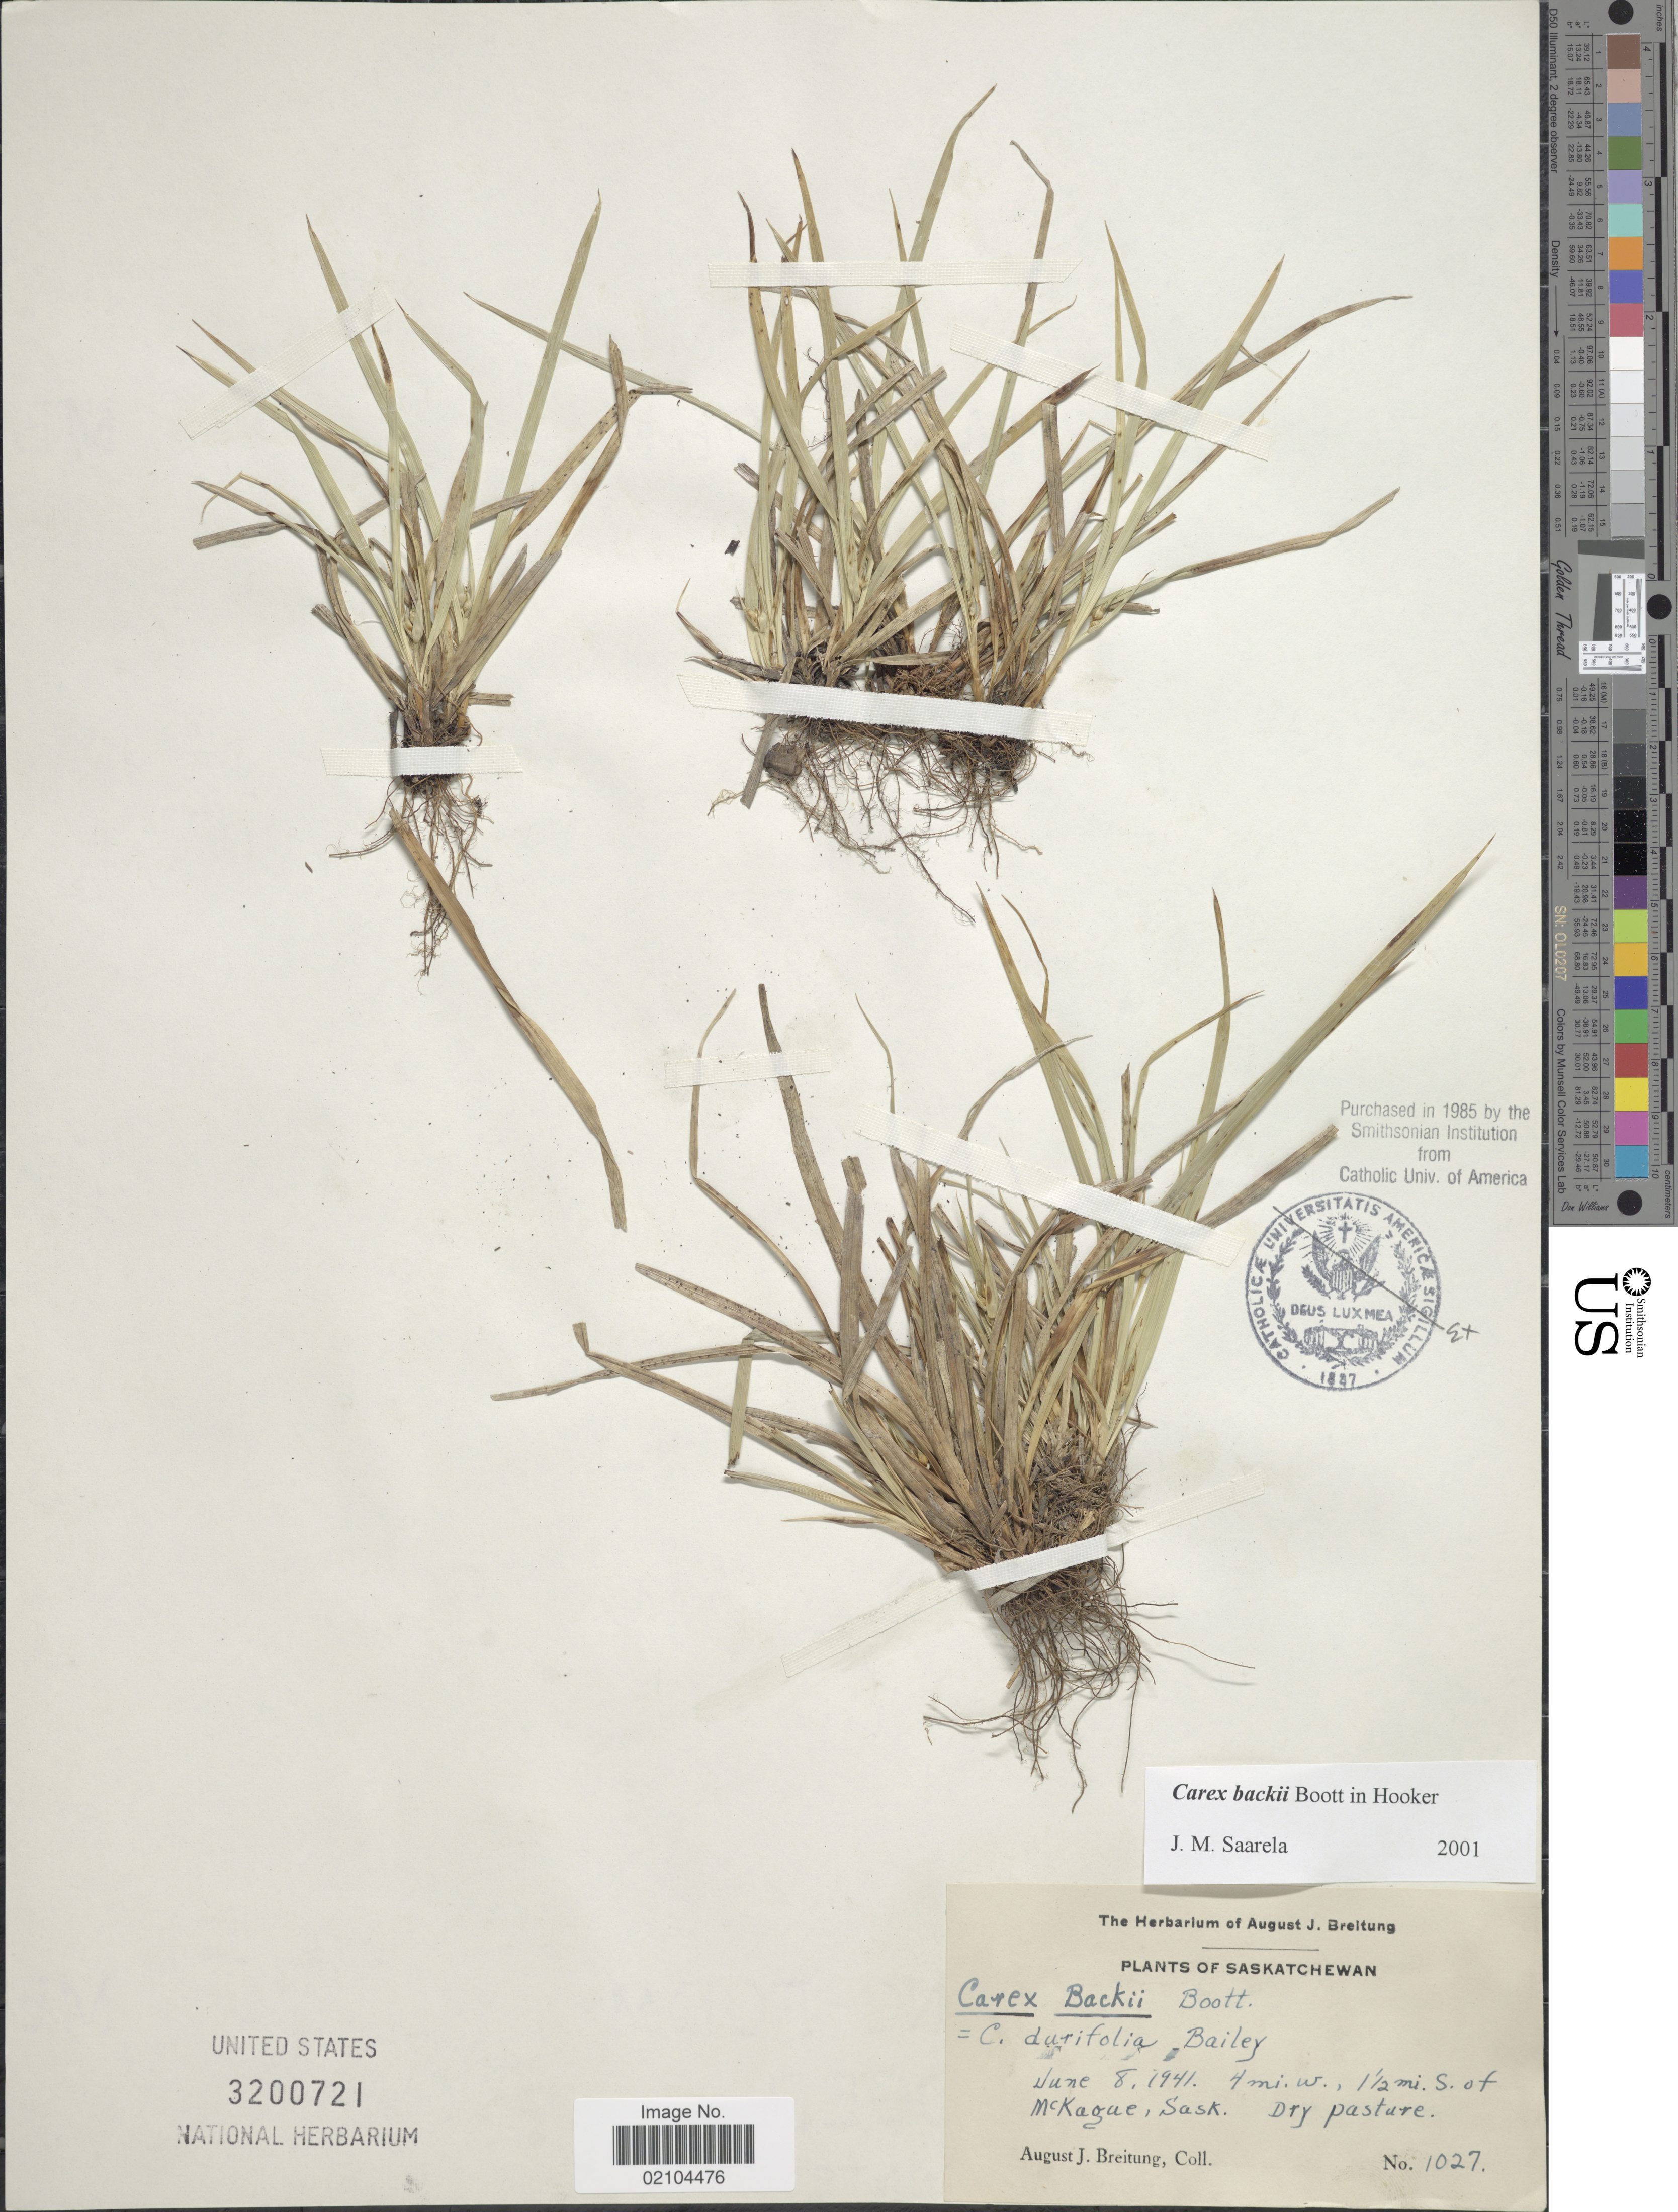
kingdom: Plantae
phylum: Tracheophyta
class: Liliopsida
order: Poales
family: Cyperaceae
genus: Carex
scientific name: Carex backii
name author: Boott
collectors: A. Breitung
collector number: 1027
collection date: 1941-06-08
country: Canada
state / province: Saskatchewan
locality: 4 mi. w.1 1/2mi. S. of McKague.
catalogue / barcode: US 3200721